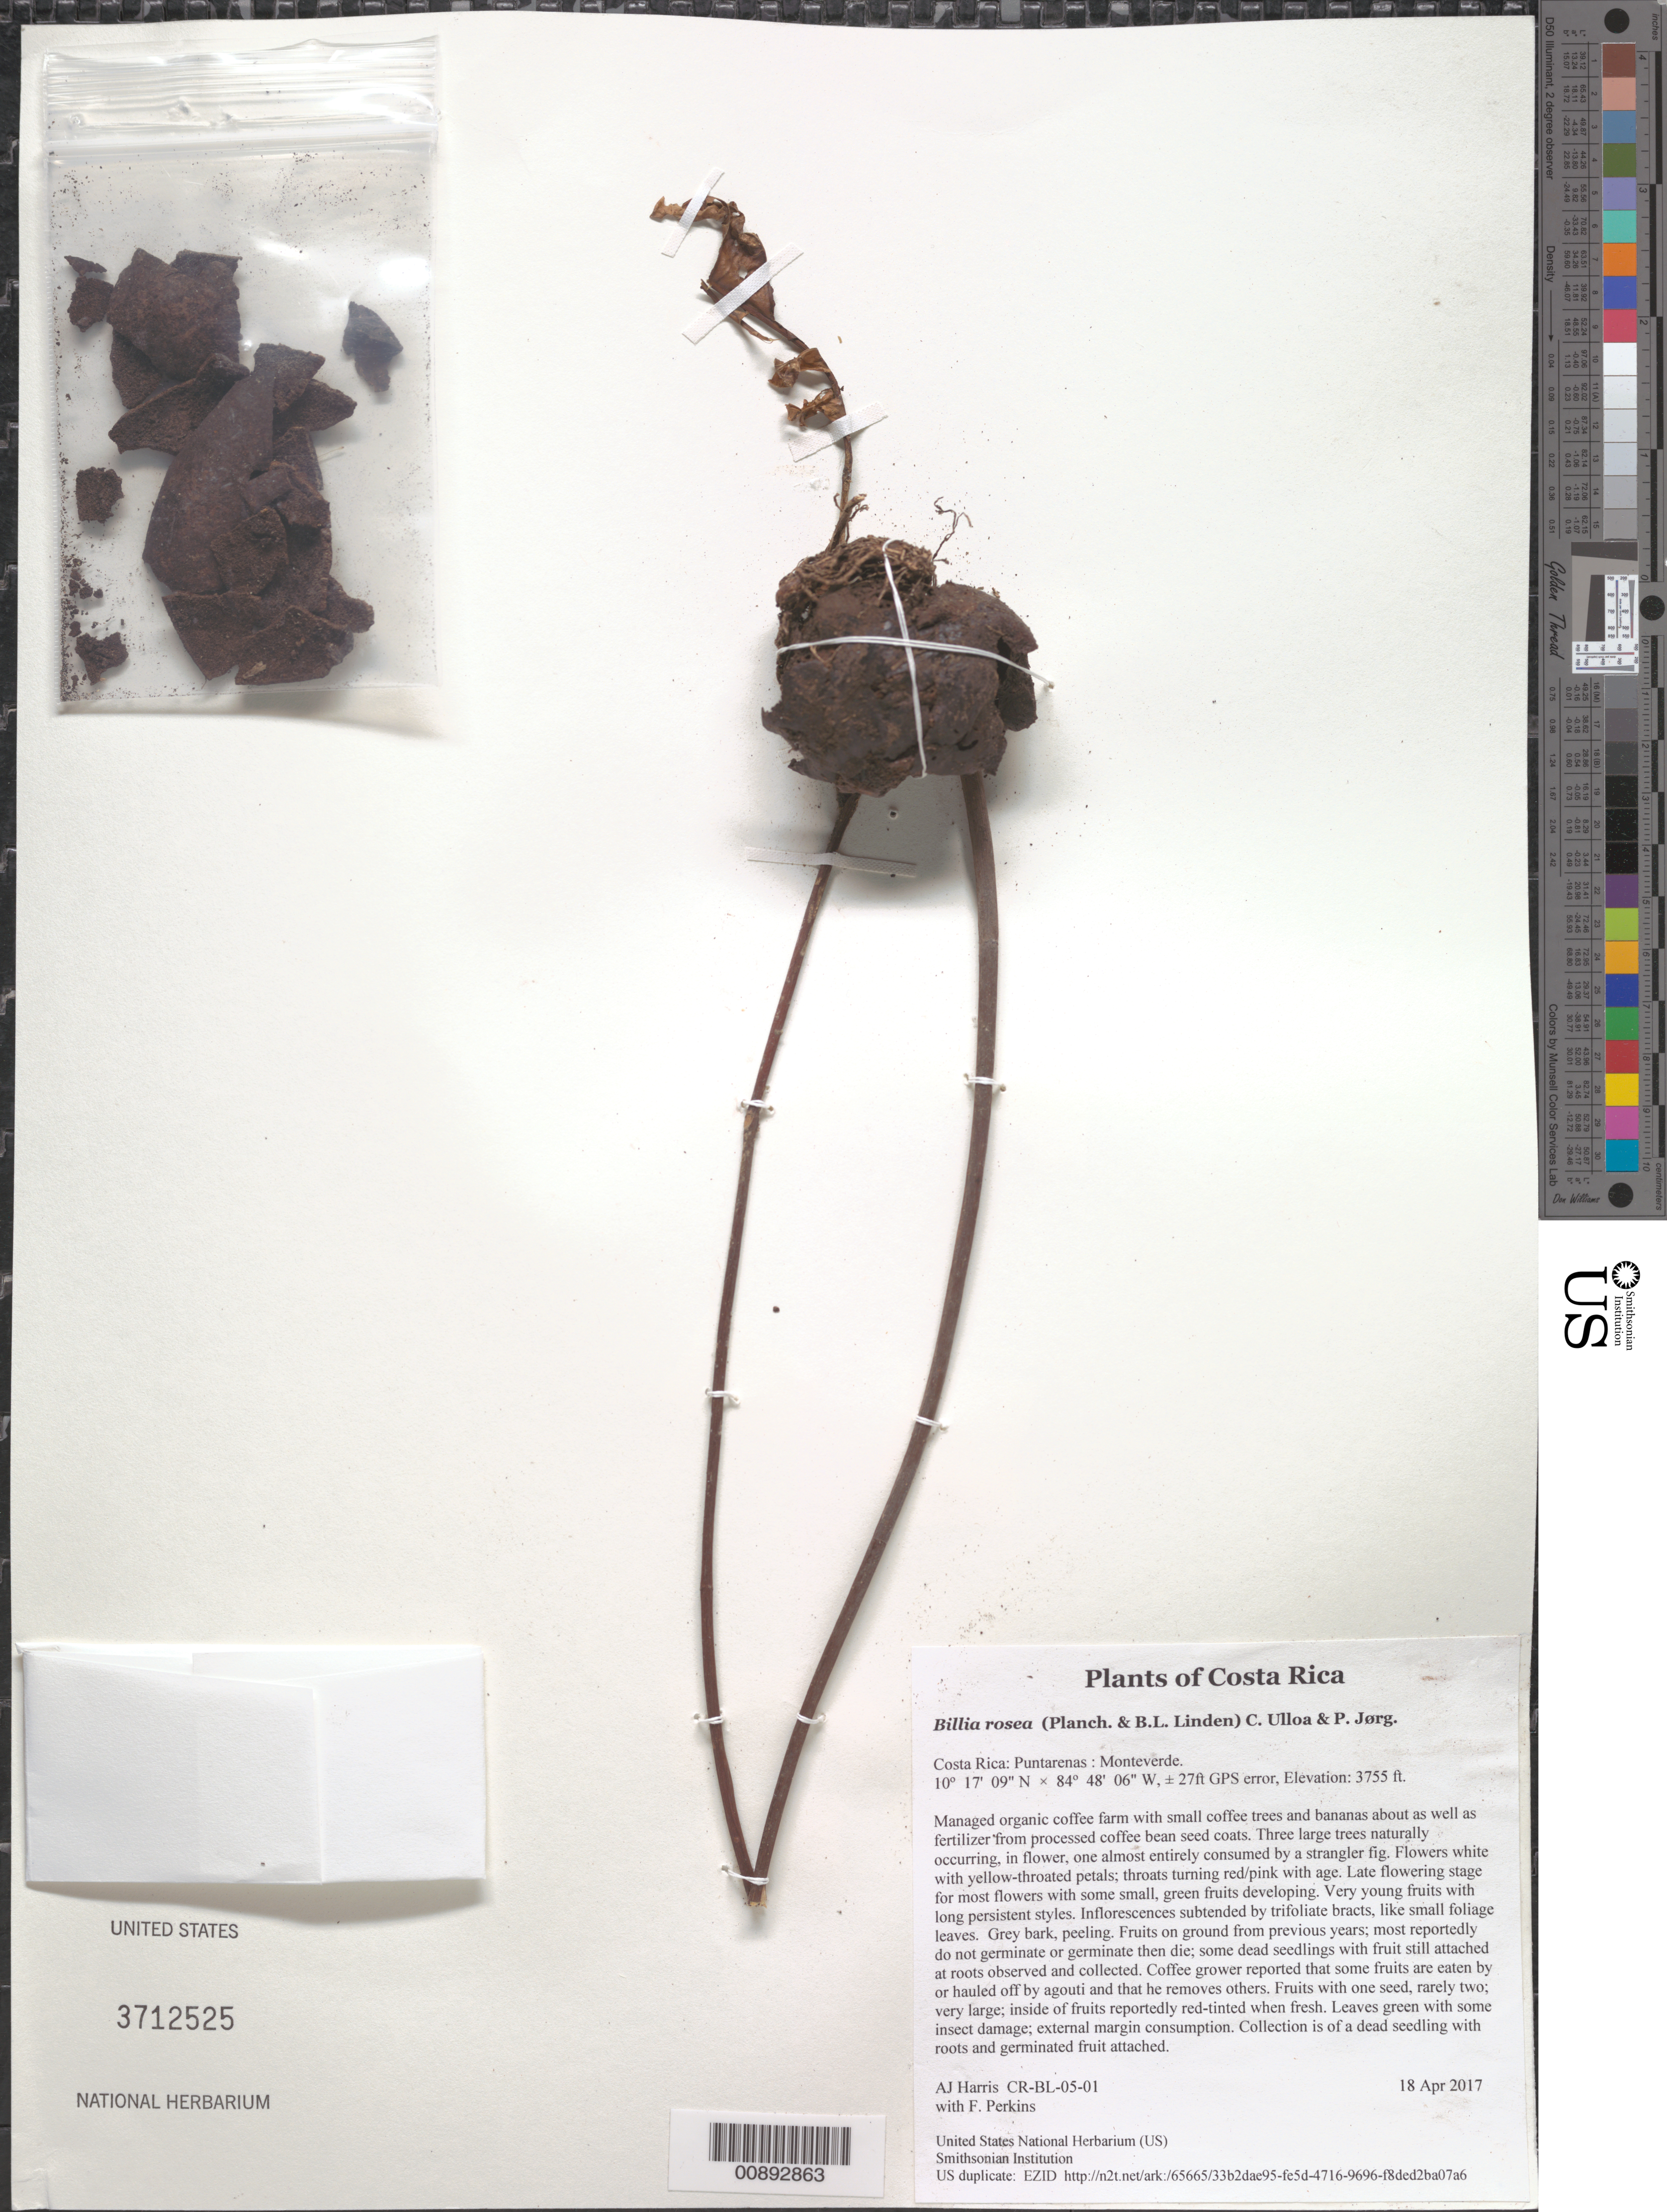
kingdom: Plantae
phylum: Tracheophyta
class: Magnoliopsida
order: Sapindales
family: Sapindaceae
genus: Billia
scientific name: Billia rosea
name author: (Planch. & Linden) C. Ulloa & P.M. Jørg.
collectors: A. J. Harris & F. Perkins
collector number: CR-BL-05-01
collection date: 2017-04-18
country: Costa Rica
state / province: Puntarenas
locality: Monteverde.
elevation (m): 1145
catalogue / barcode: US 3712525